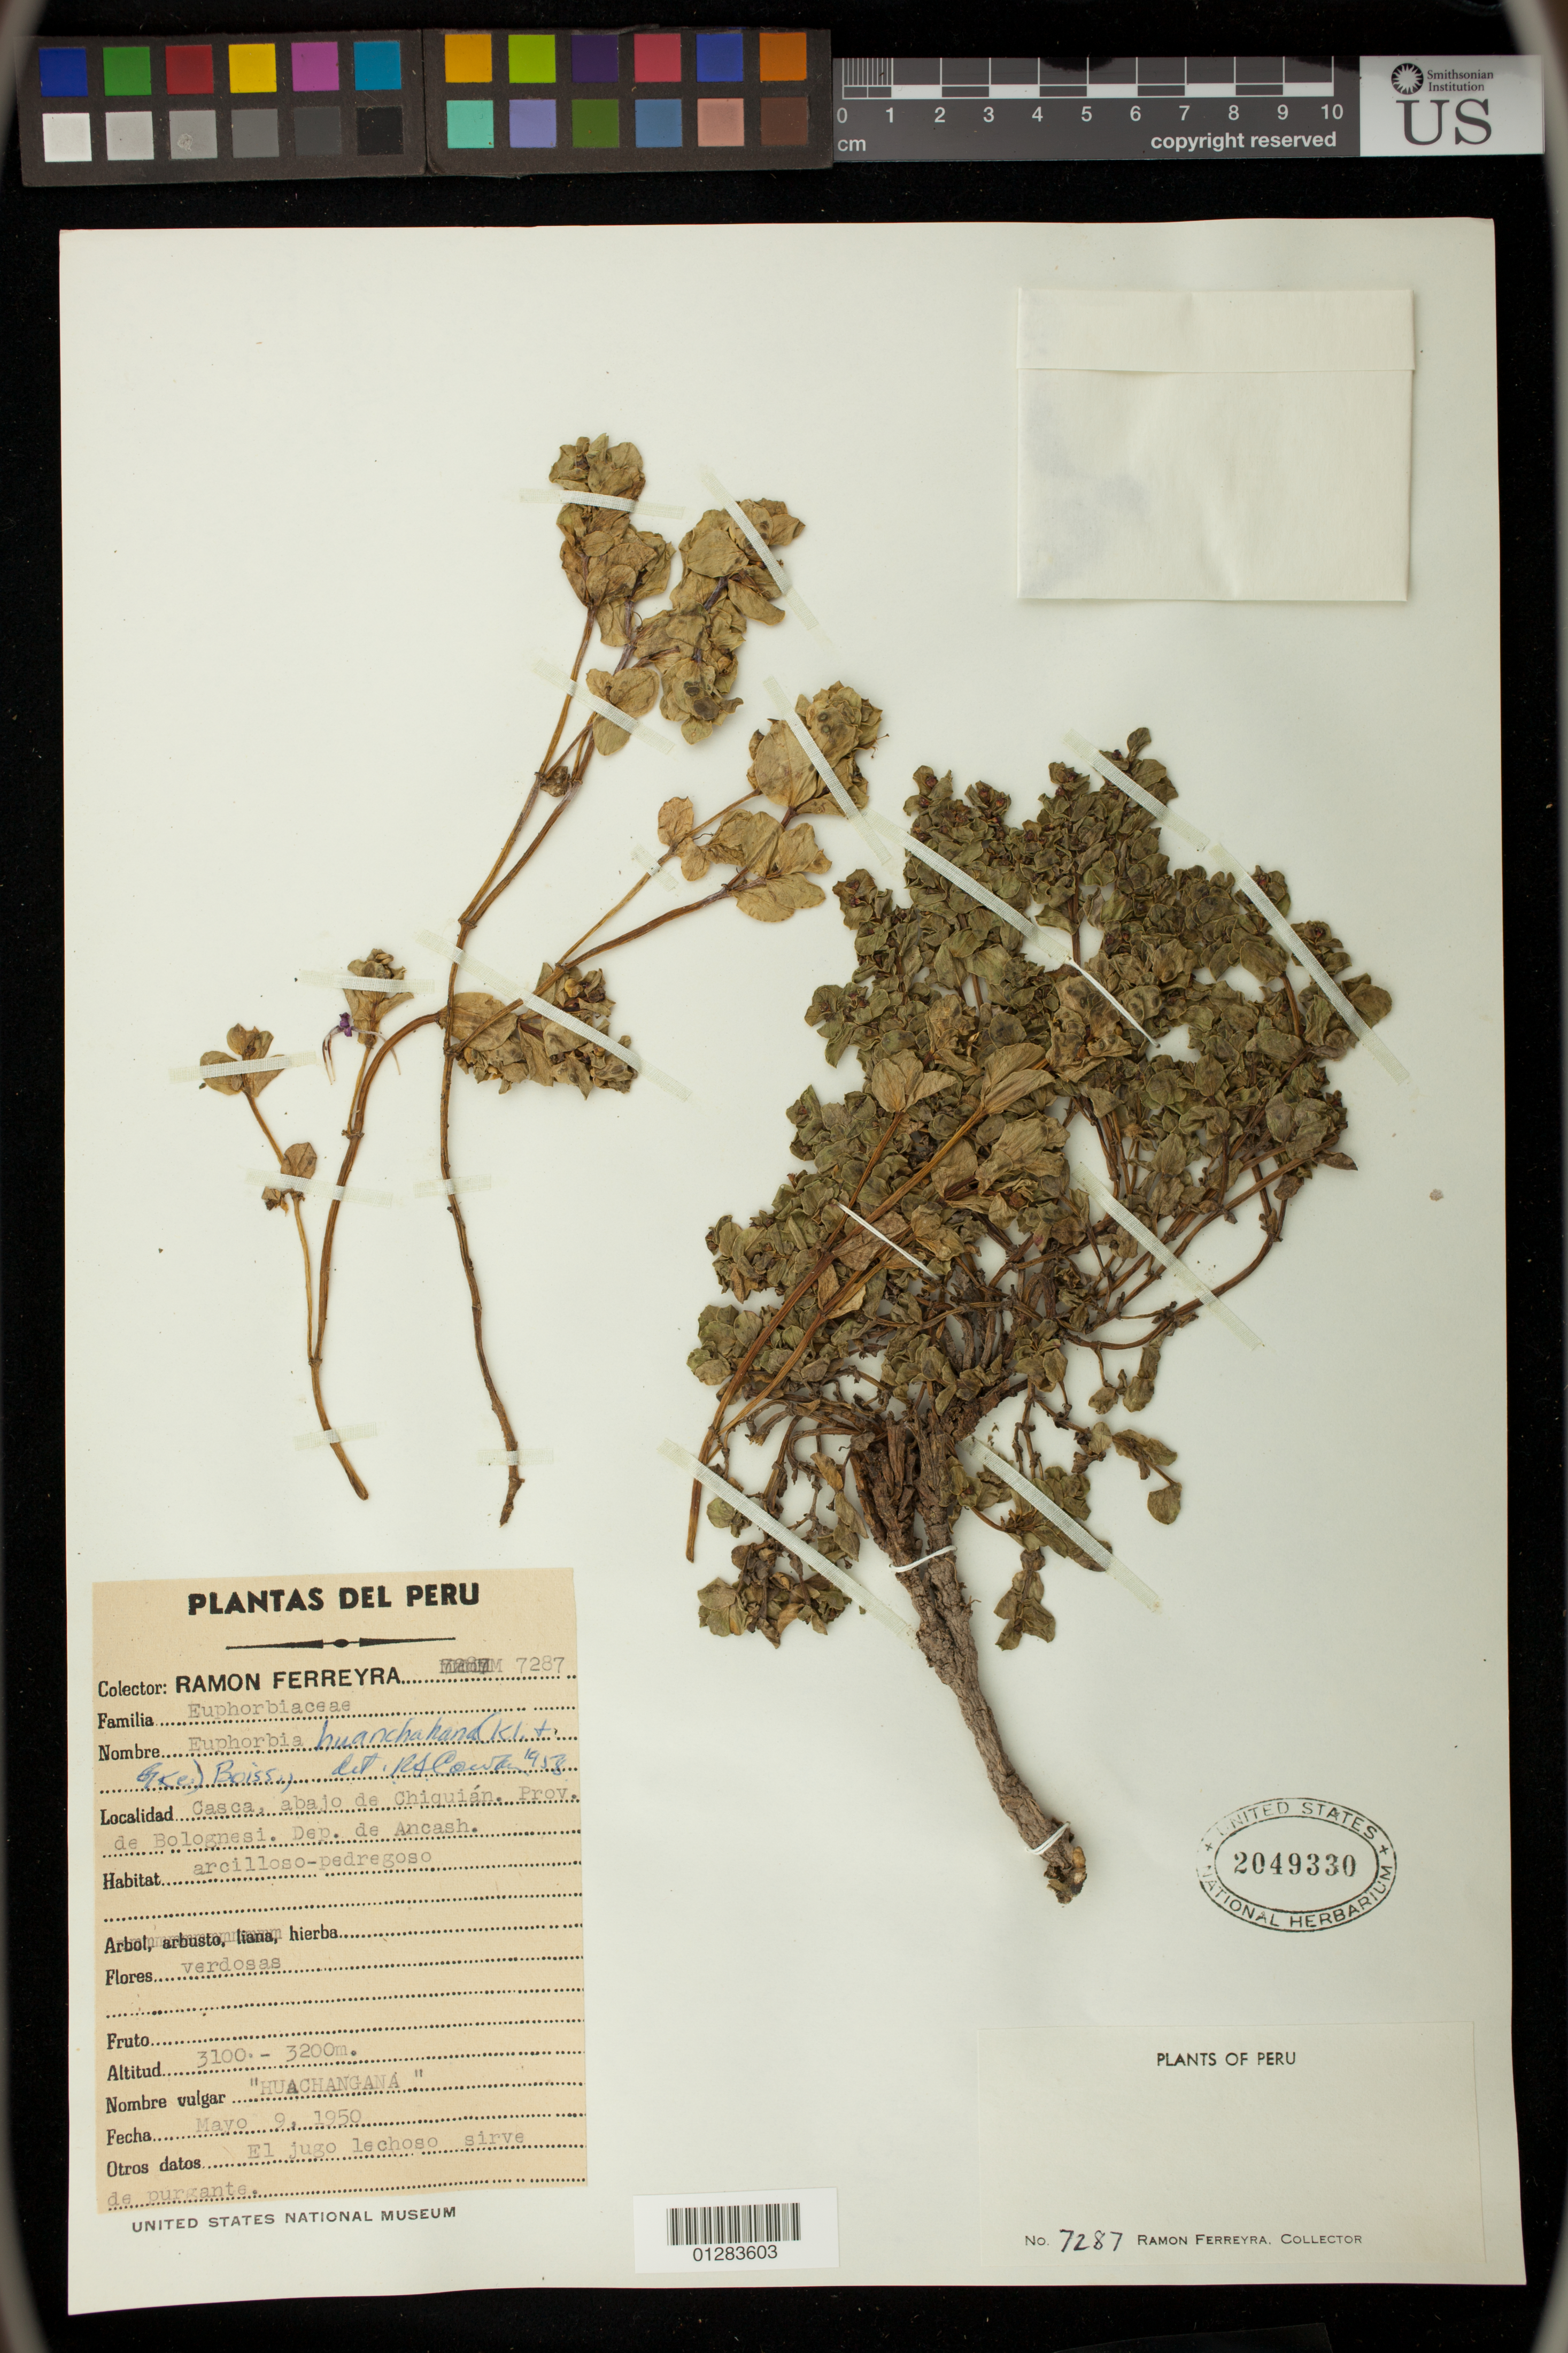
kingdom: Plantae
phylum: Tracheophyta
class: Magnoliopsida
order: Malpighiales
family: Euphorbiaceae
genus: Euphorbia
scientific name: Euphorbia guachanca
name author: Azara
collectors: R. A. Ferreyra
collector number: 7287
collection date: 1950-05-09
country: Peru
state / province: Ancash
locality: Casca, abajo de Chiquián, Prov. de Bolognesi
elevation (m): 3100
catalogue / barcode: US 2049330